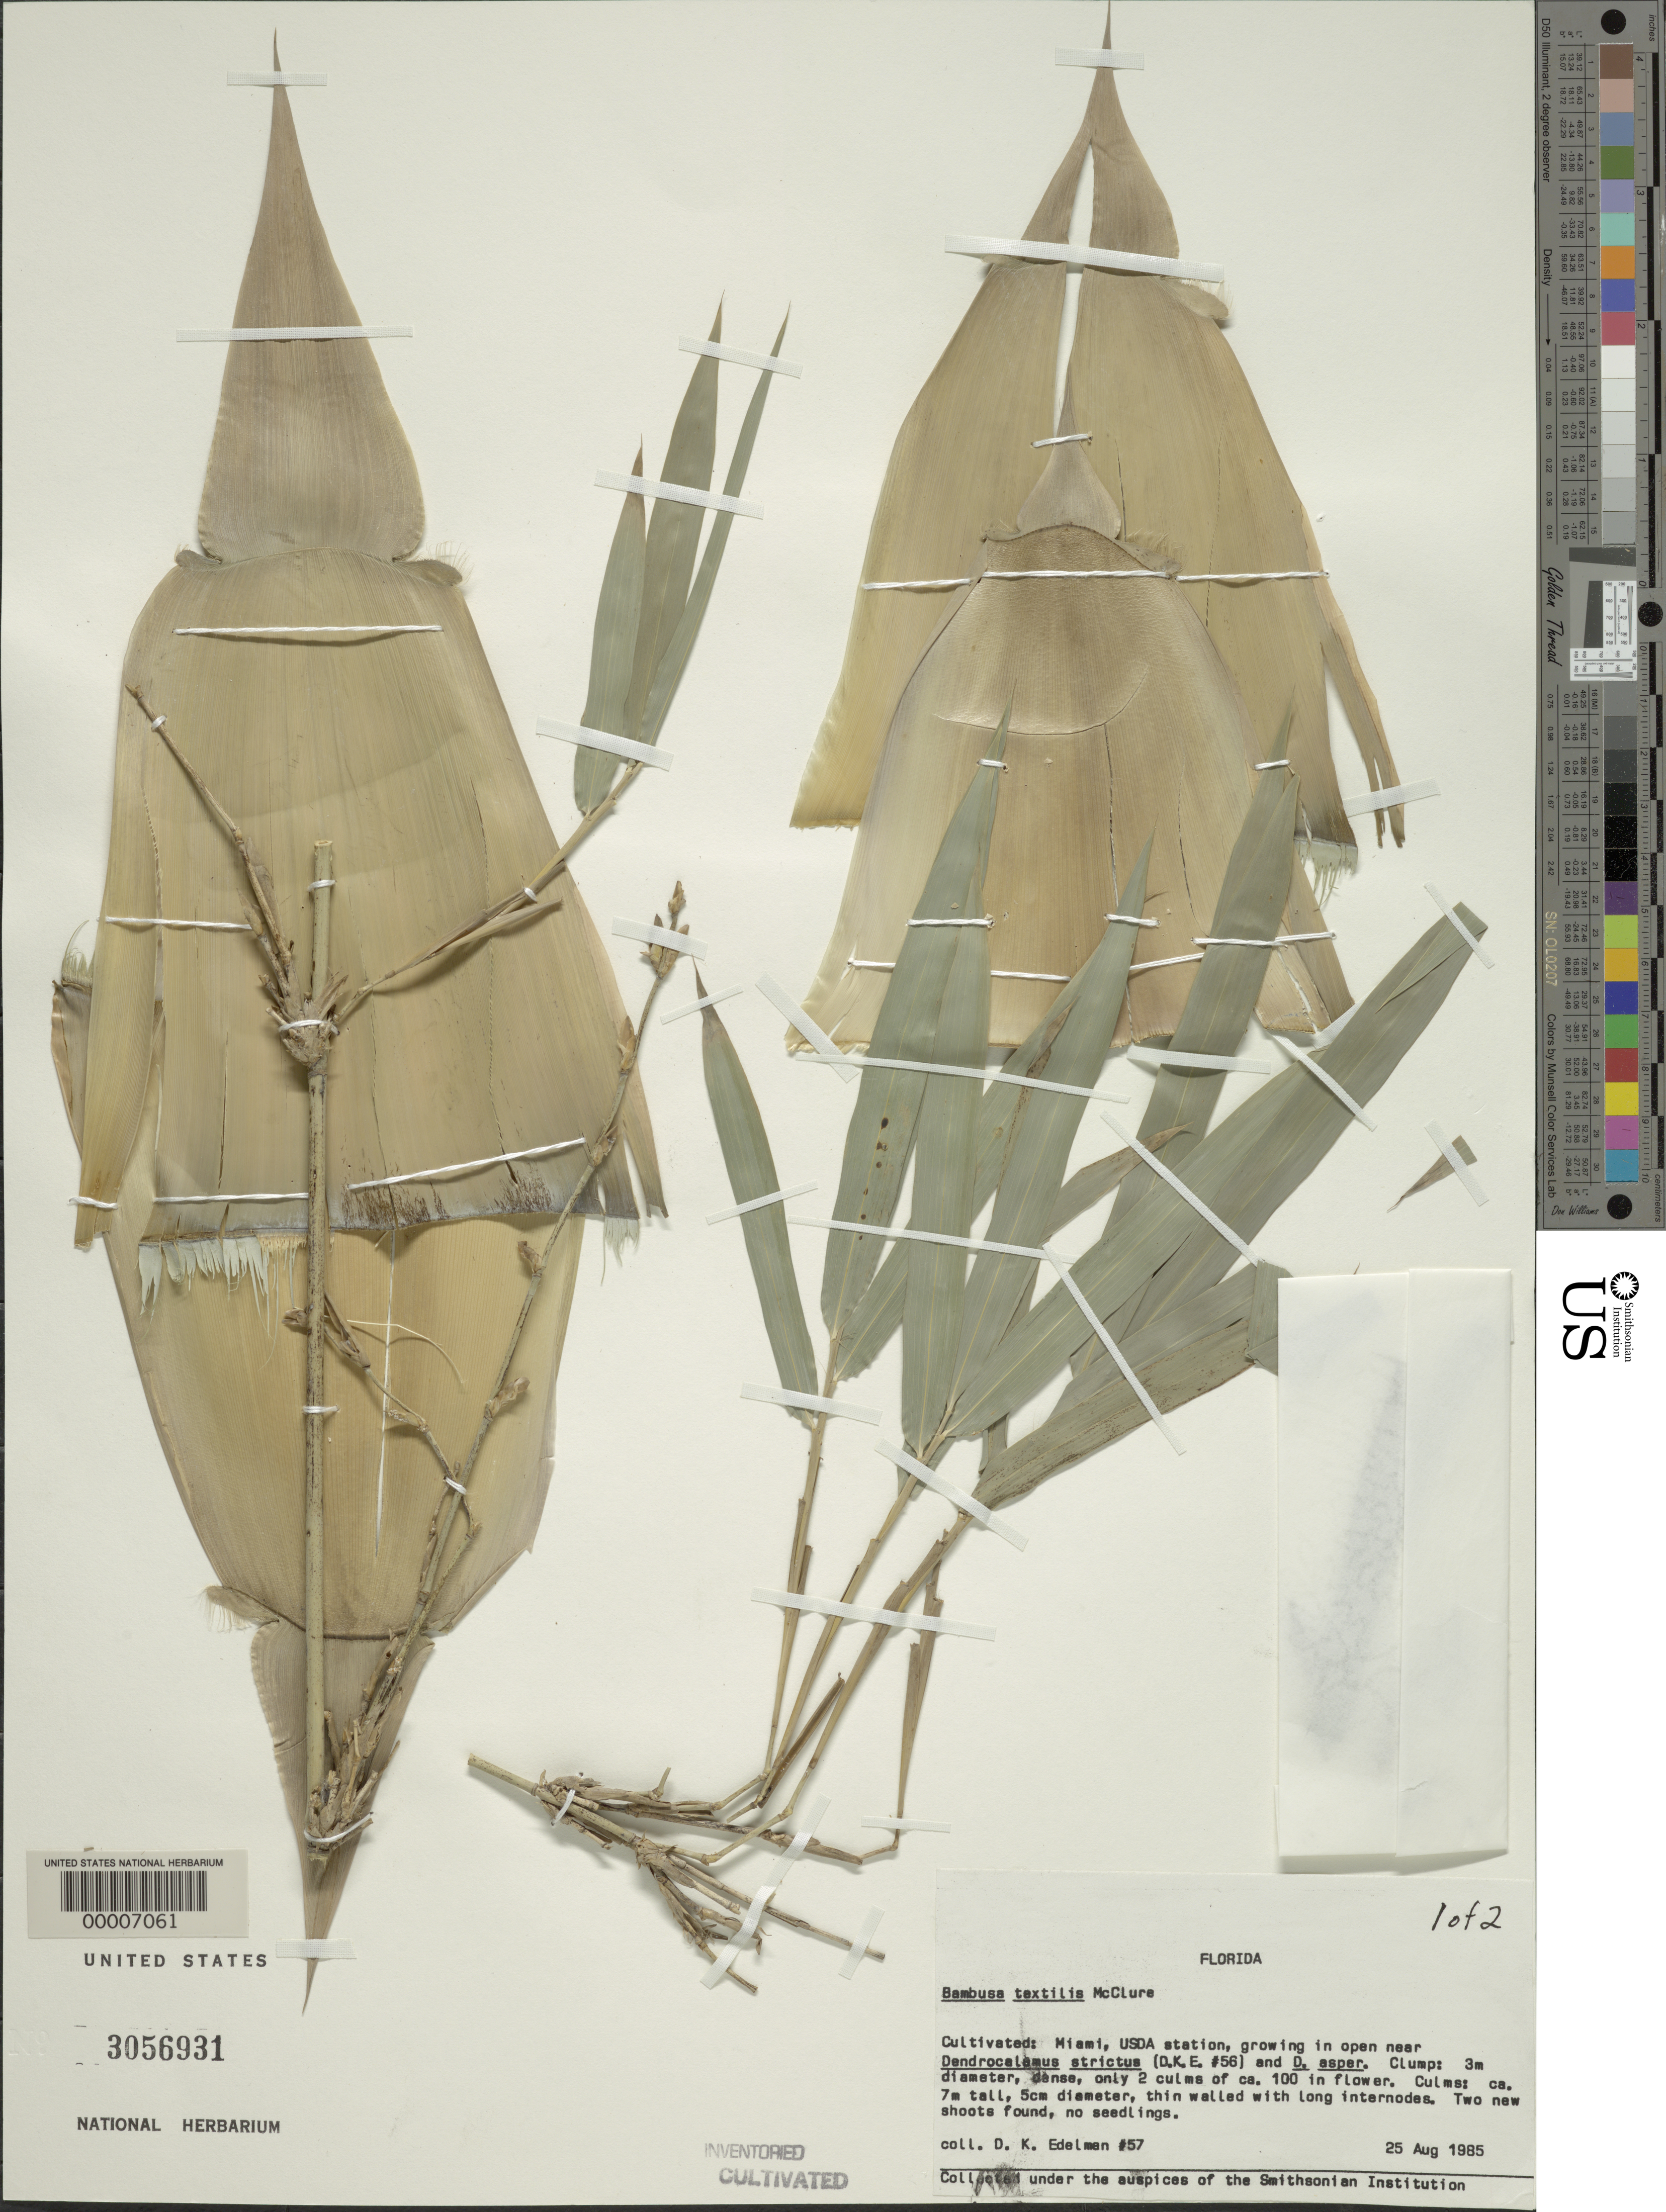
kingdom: Plantae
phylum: Tracheophyta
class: Liliopsida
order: Poales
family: Poaceae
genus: Bambusa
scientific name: Bambusa textilis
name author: McClure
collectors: D. Edelman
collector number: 57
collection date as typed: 25 Aug 1985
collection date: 1985-08-25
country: United States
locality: Miami, usda station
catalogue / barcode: US 3056931